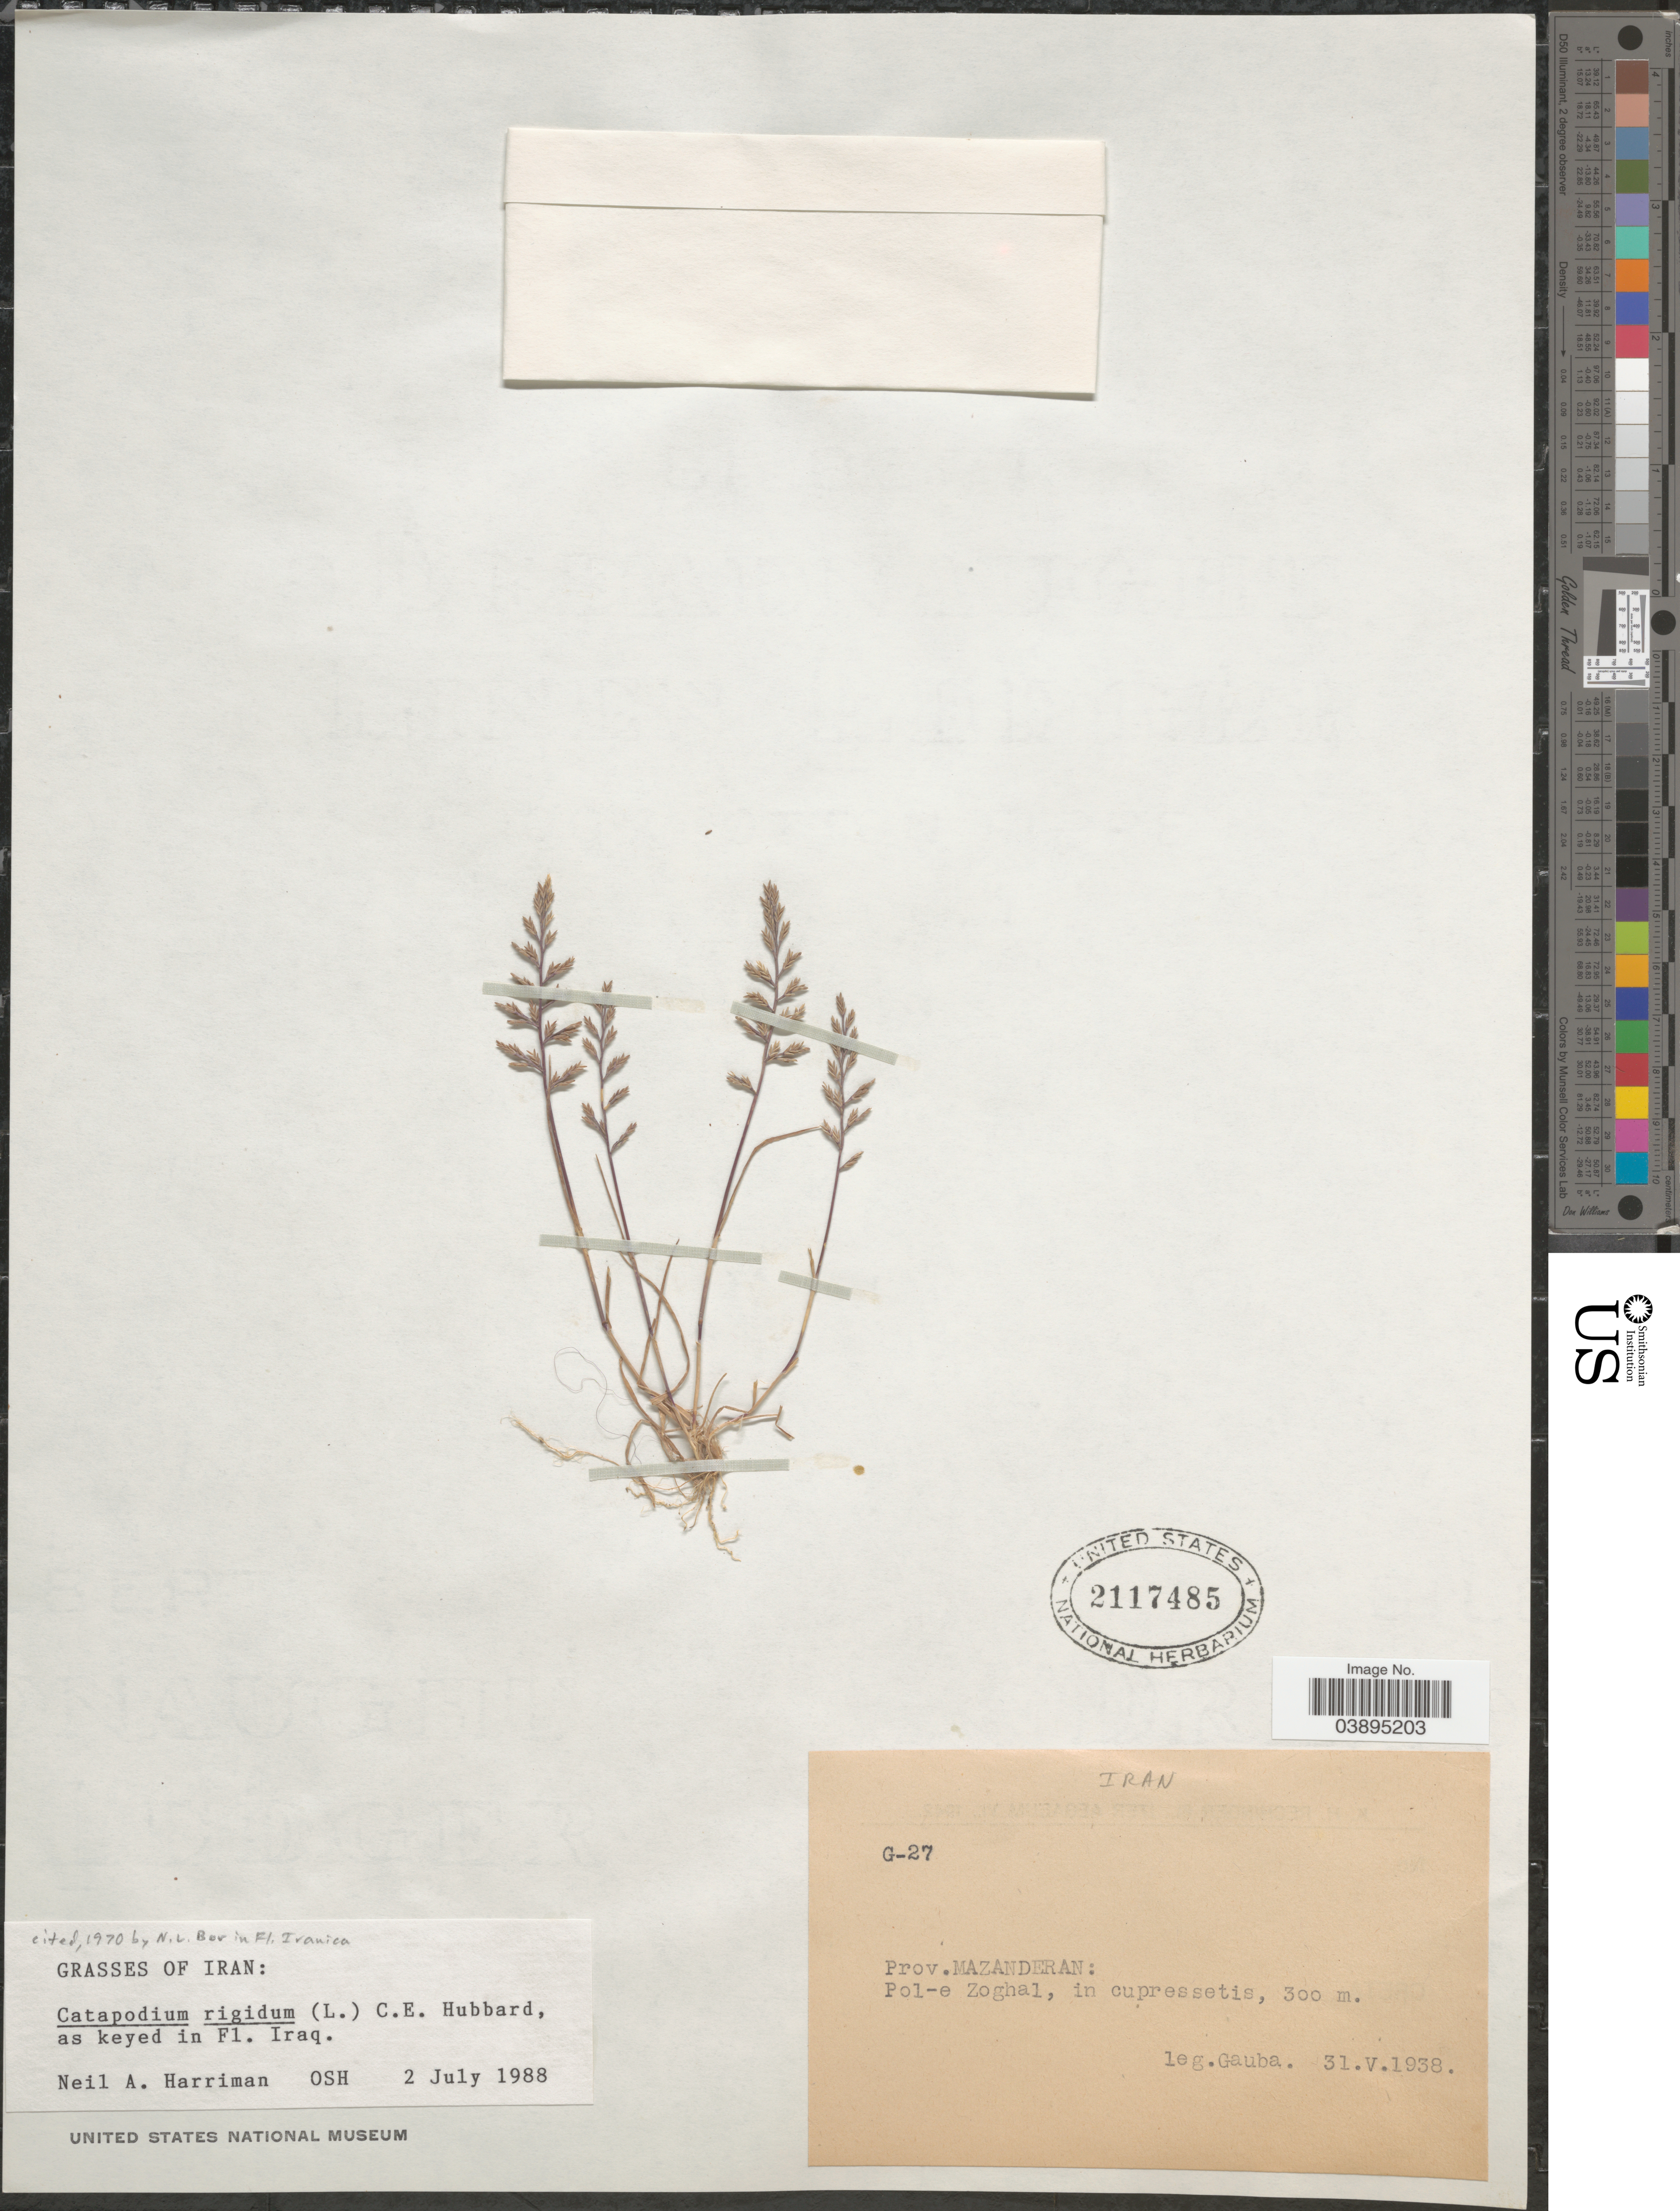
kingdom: Plantae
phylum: Tracheophyta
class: Liliopsida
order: Poales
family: Poaceae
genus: Catapodium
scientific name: Catapodium rigidum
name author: (L.) C.E. Hubb.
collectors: Gauba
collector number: G-27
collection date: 1938-05-31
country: Iran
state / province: Mazandaran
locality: Pol-e Zoghal.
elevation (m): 300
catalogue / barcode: US 2117485